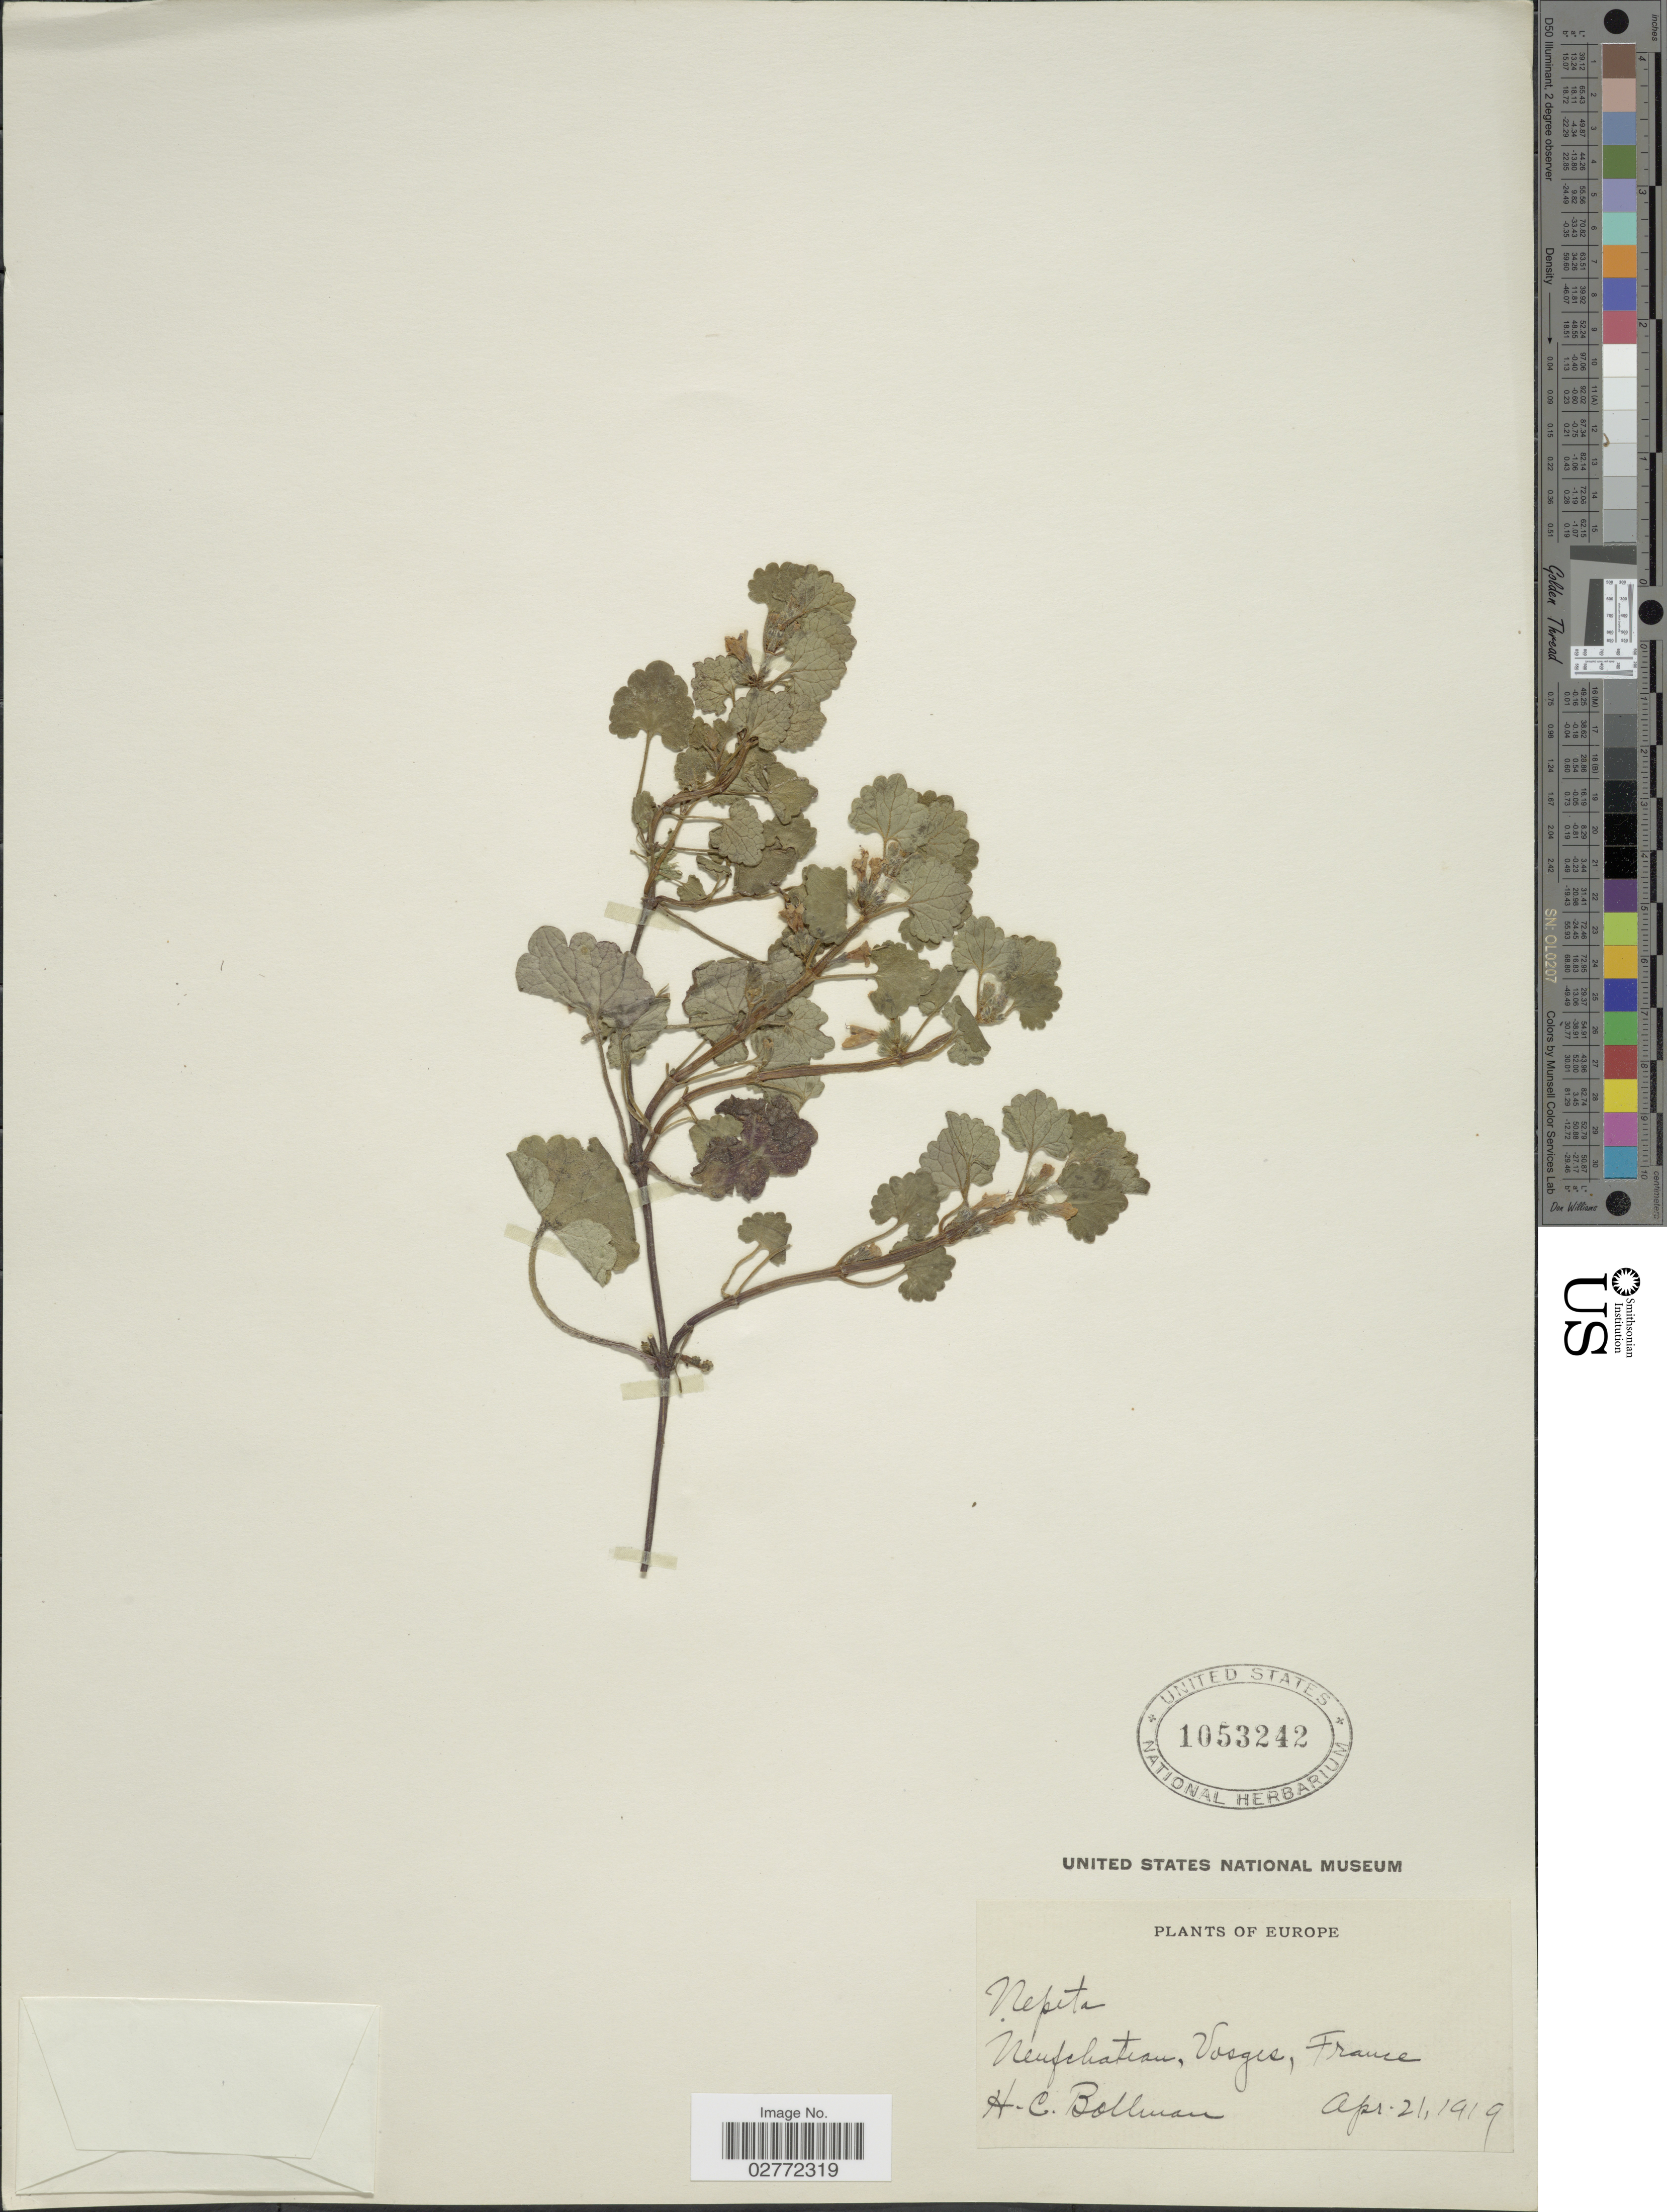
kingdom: Plantae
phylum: Tracheophyta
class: Magnoliopsida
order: Lamiales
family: Lamiaceae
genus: Glechoma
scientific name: Glechoma hederacea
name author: L.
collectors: H. C. Bollman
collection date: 1919-04-21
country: France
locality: Neufchateau, Vosges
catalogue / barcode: US 1053242